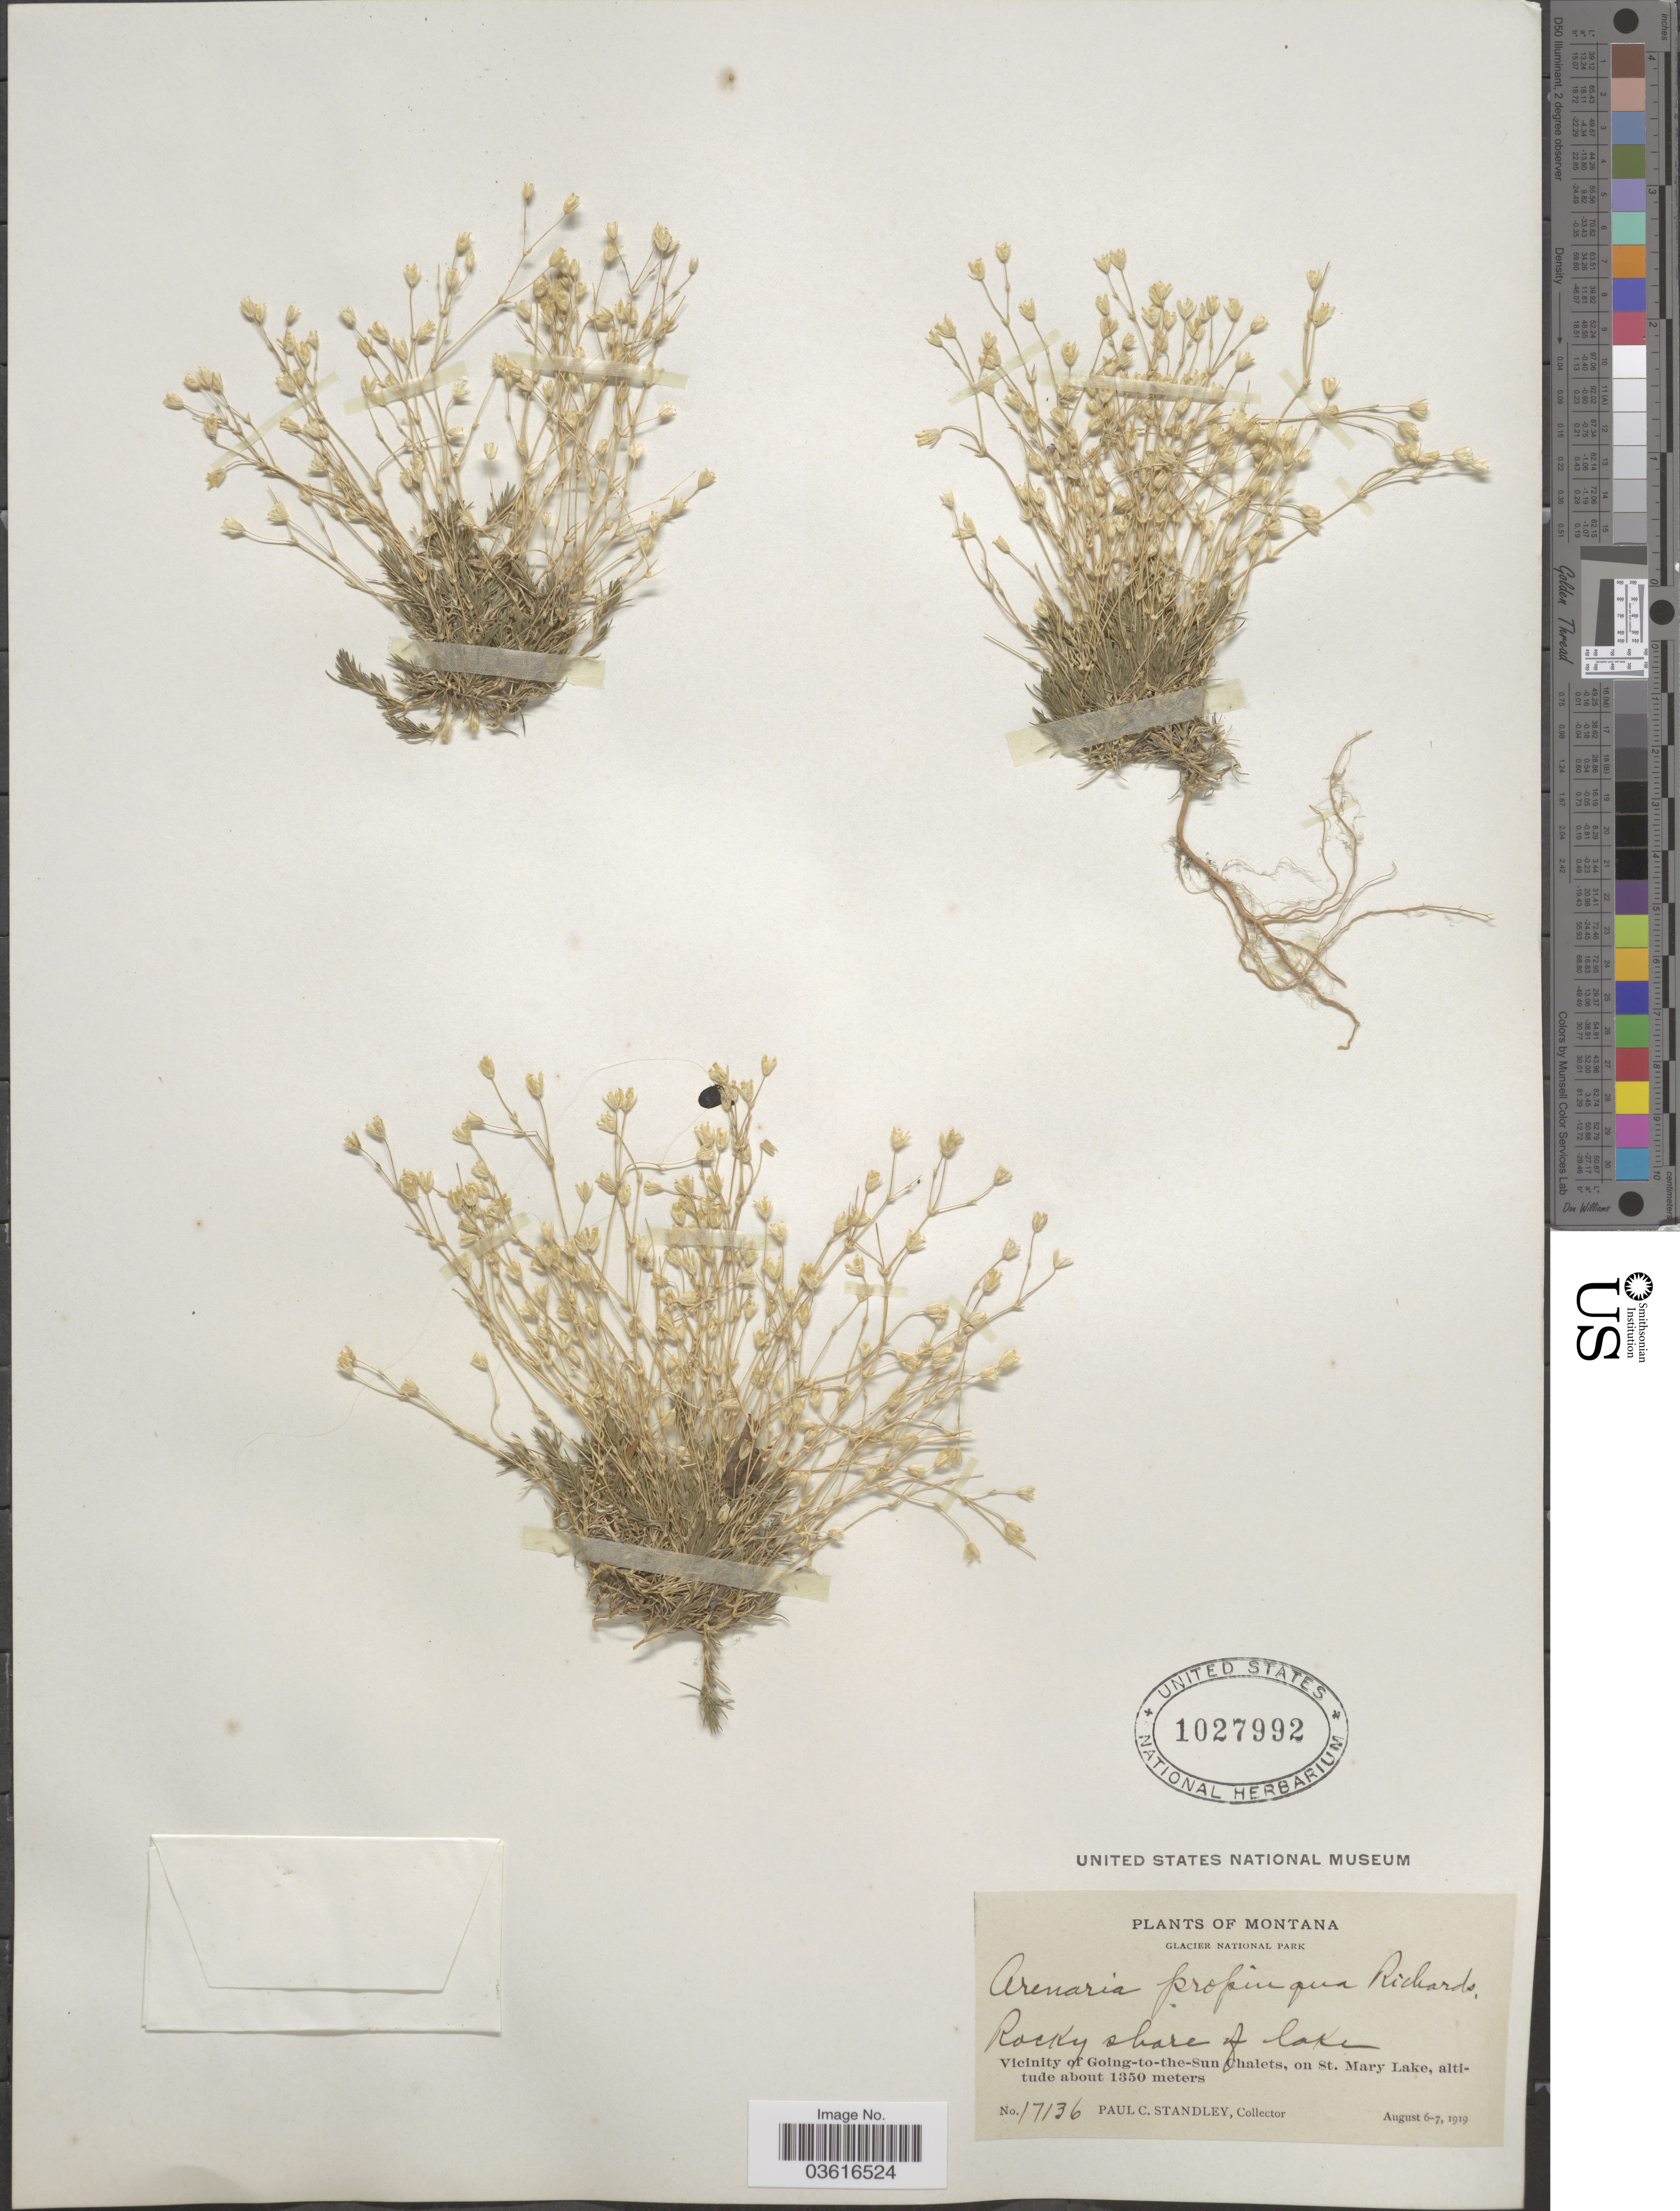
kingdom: Plantae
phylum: Tracheophyta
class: Magnoliopsida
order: Caryophyllales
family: Caryophyllaceae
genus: Minuartia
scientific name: Minuartia propinqua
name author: (Richardson) House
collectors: P. C. Standley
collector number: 17136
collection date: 1919-08-06/1919-08-07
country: United States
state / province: Montana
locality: Glacier National Park. Rocky shore of lake. Vicinity of Going-to-the-Sun Chalets, on St. Mary Lake.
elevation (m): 1350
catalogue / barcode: US 1027992